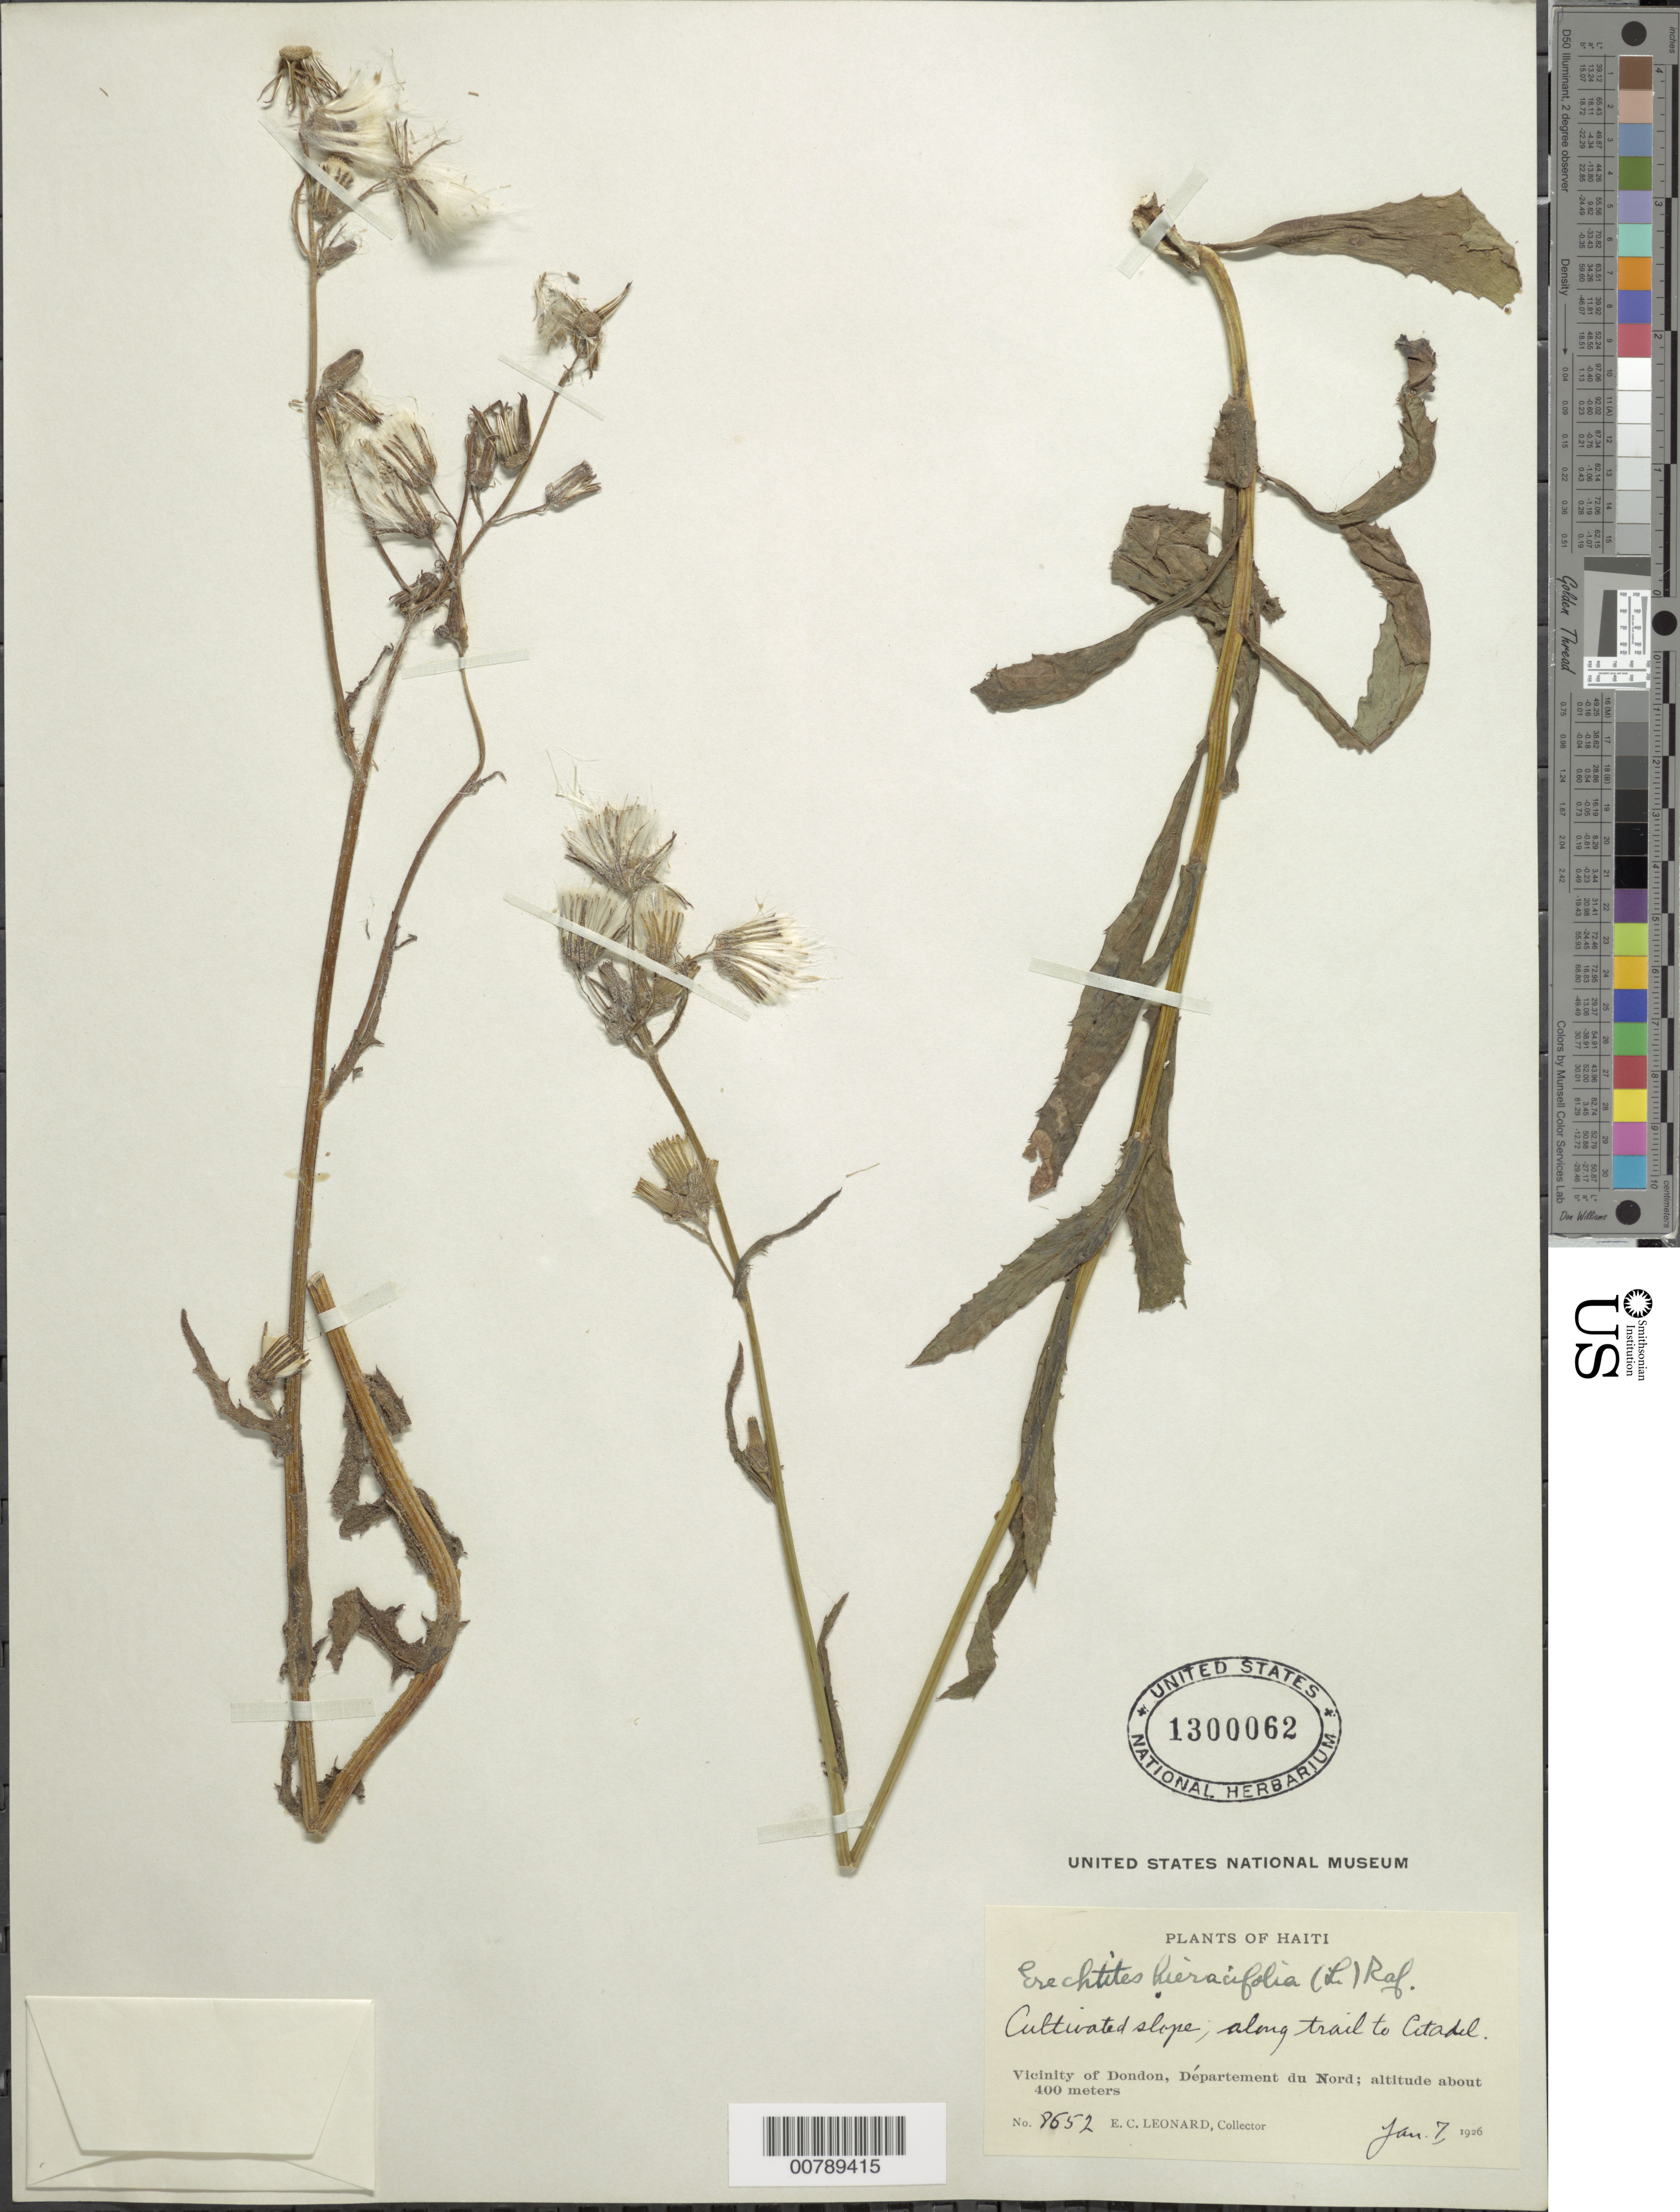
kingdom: Plantae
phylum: Tracheophyta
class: Magnoliopsida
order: Asterales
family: Asteraceae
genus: Erechtites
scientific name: Erechtites hieraciifolius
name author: (L.) Raf. ex DC.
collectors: E. C. Leonard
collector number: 8652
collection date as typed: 07 Jan 1926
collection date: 1926-01-07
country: Haiti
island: Hispaniola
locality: Cultivated slope; along trail to Citadel. Vicinity of Dondon, Département du Nord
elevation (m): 400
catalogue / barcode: US 1300062